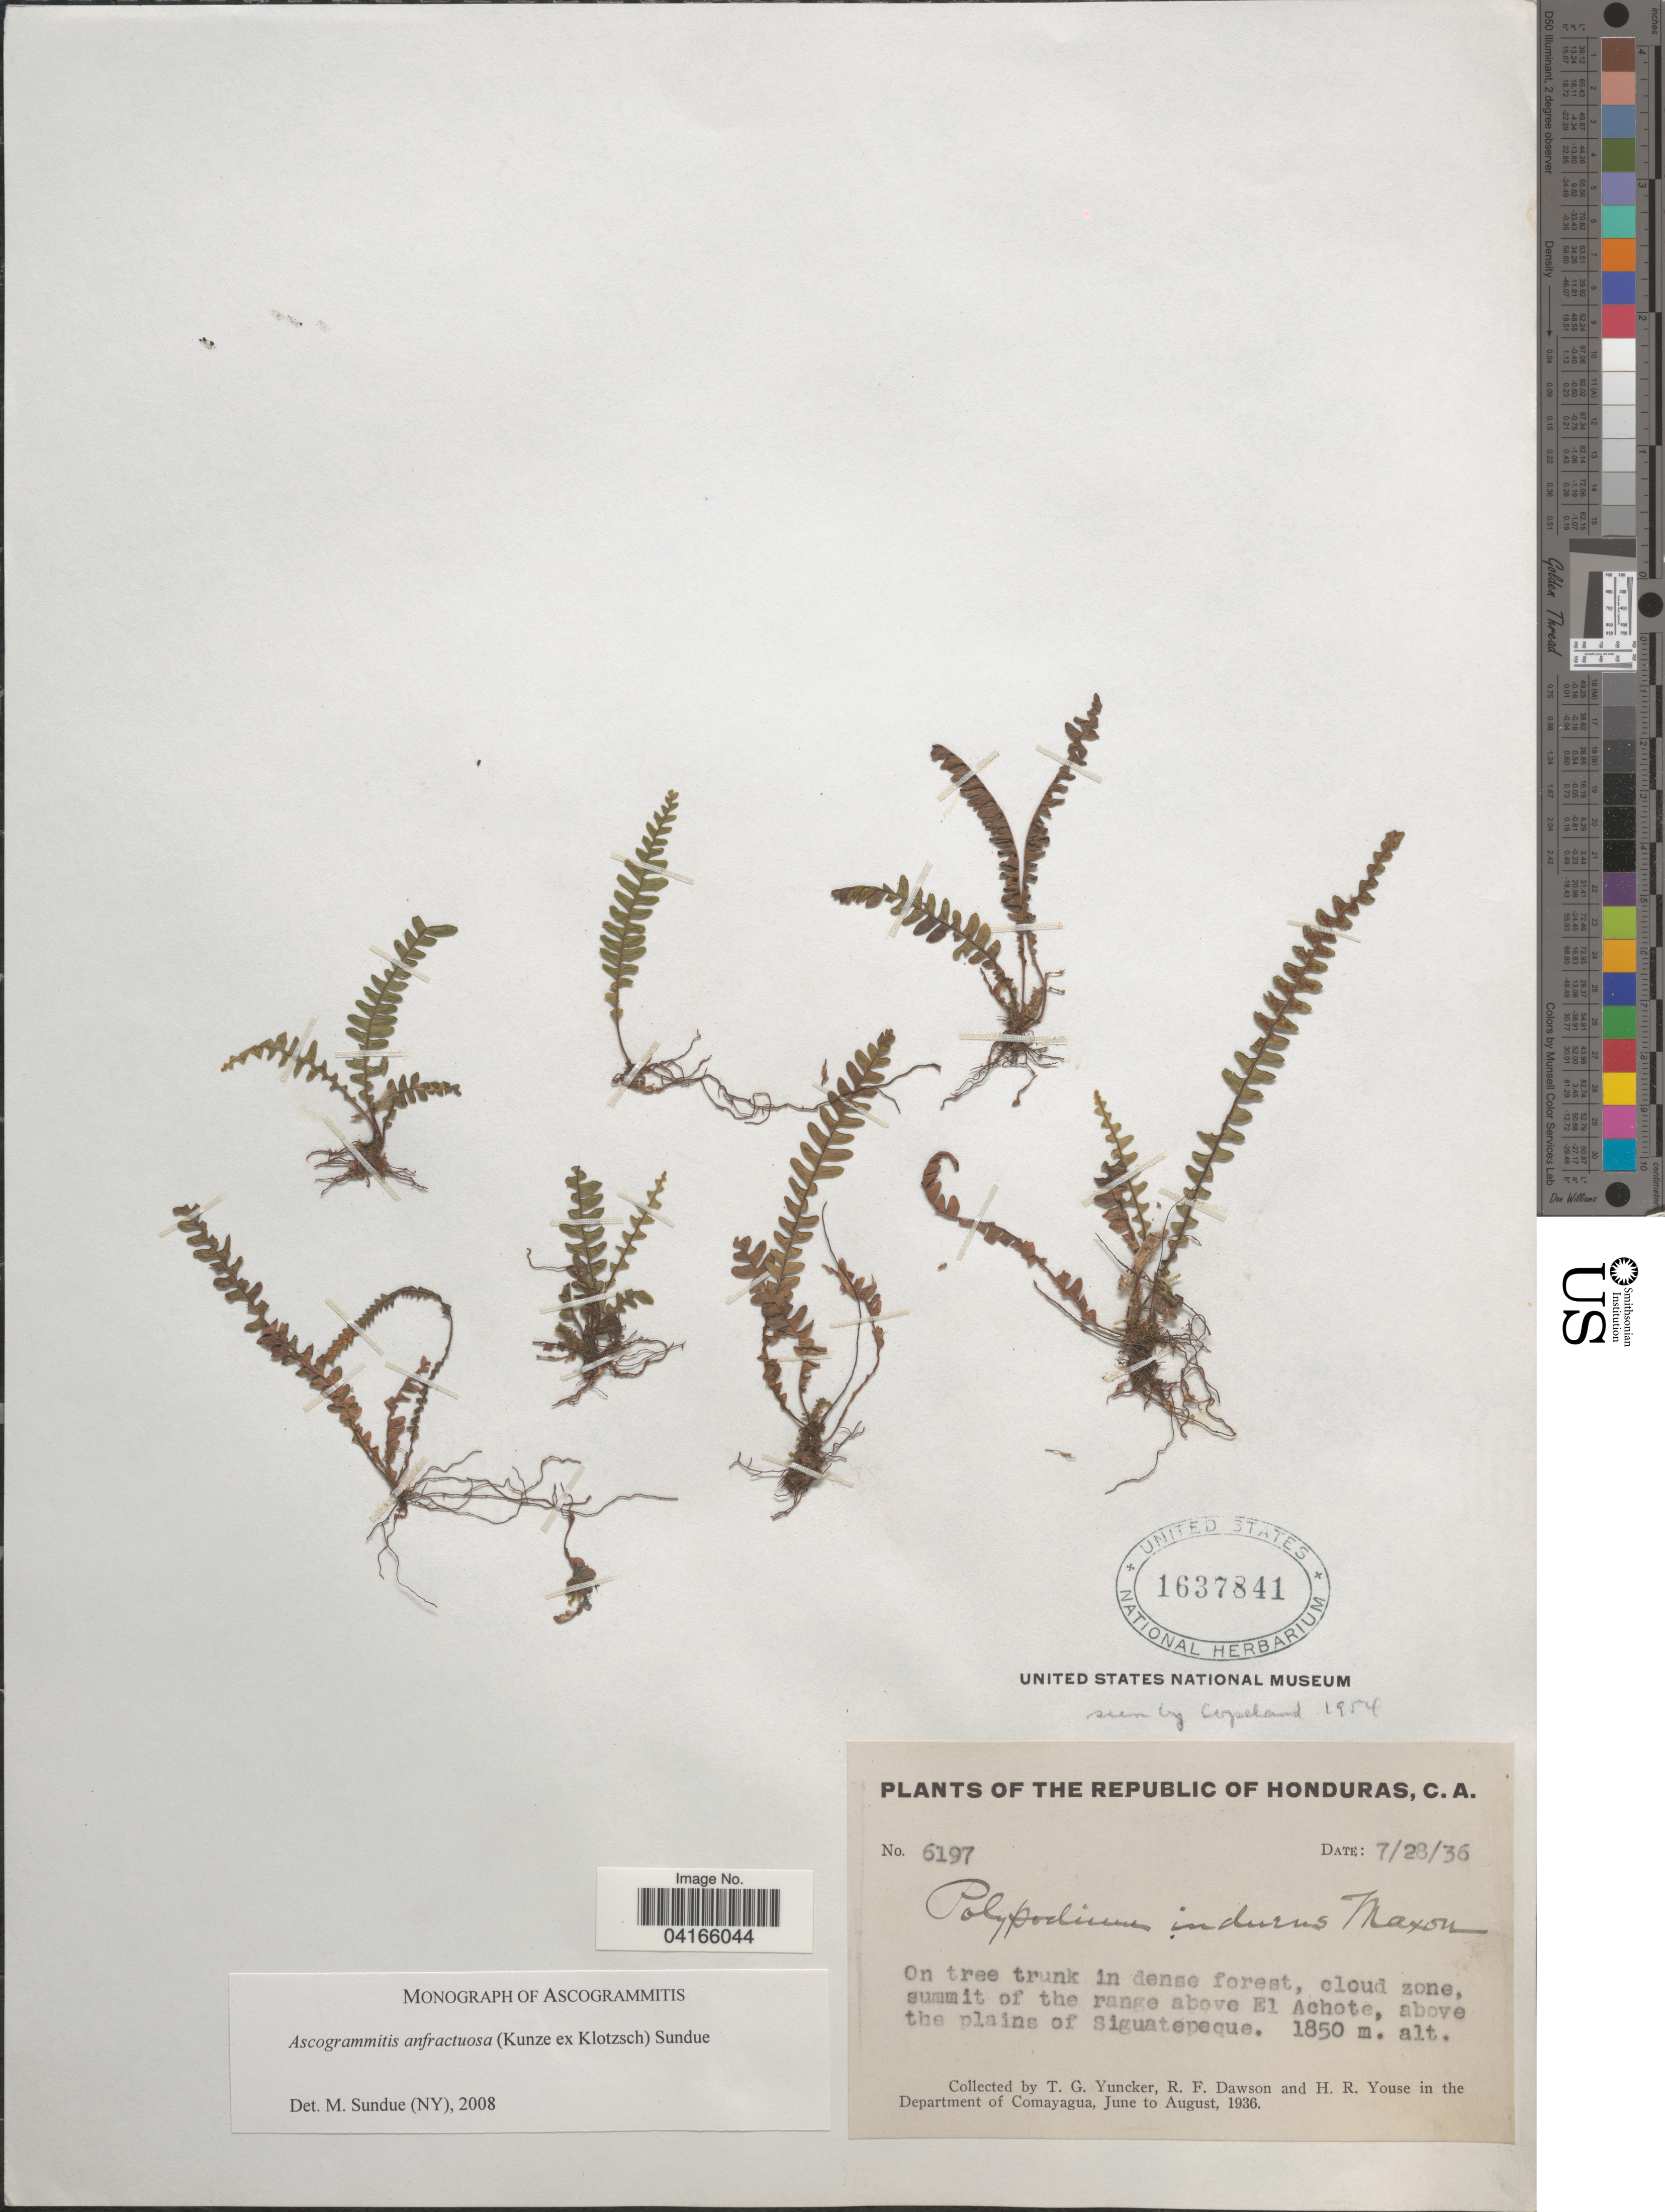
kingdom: Plantae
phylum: Tracheophyta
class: Polypodiopsida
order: Polypodiales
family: Polypodiaceae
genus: Ascogrammitis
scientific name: Ascogrammitis anfractuosa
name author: (Kunze ex Klotzsch) Sundue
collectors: T. G. Yuncker, R. F. Dawson & H. Youse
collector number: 6197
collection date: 1936-07-28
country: Honduras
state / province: Comayagua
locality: The Republic of Honduras. Cloud zone, summit of the range above El Achote, above the plains of Siguatepeque. In the Department of Comayagua.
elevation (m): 1850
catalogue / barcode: US 1637841